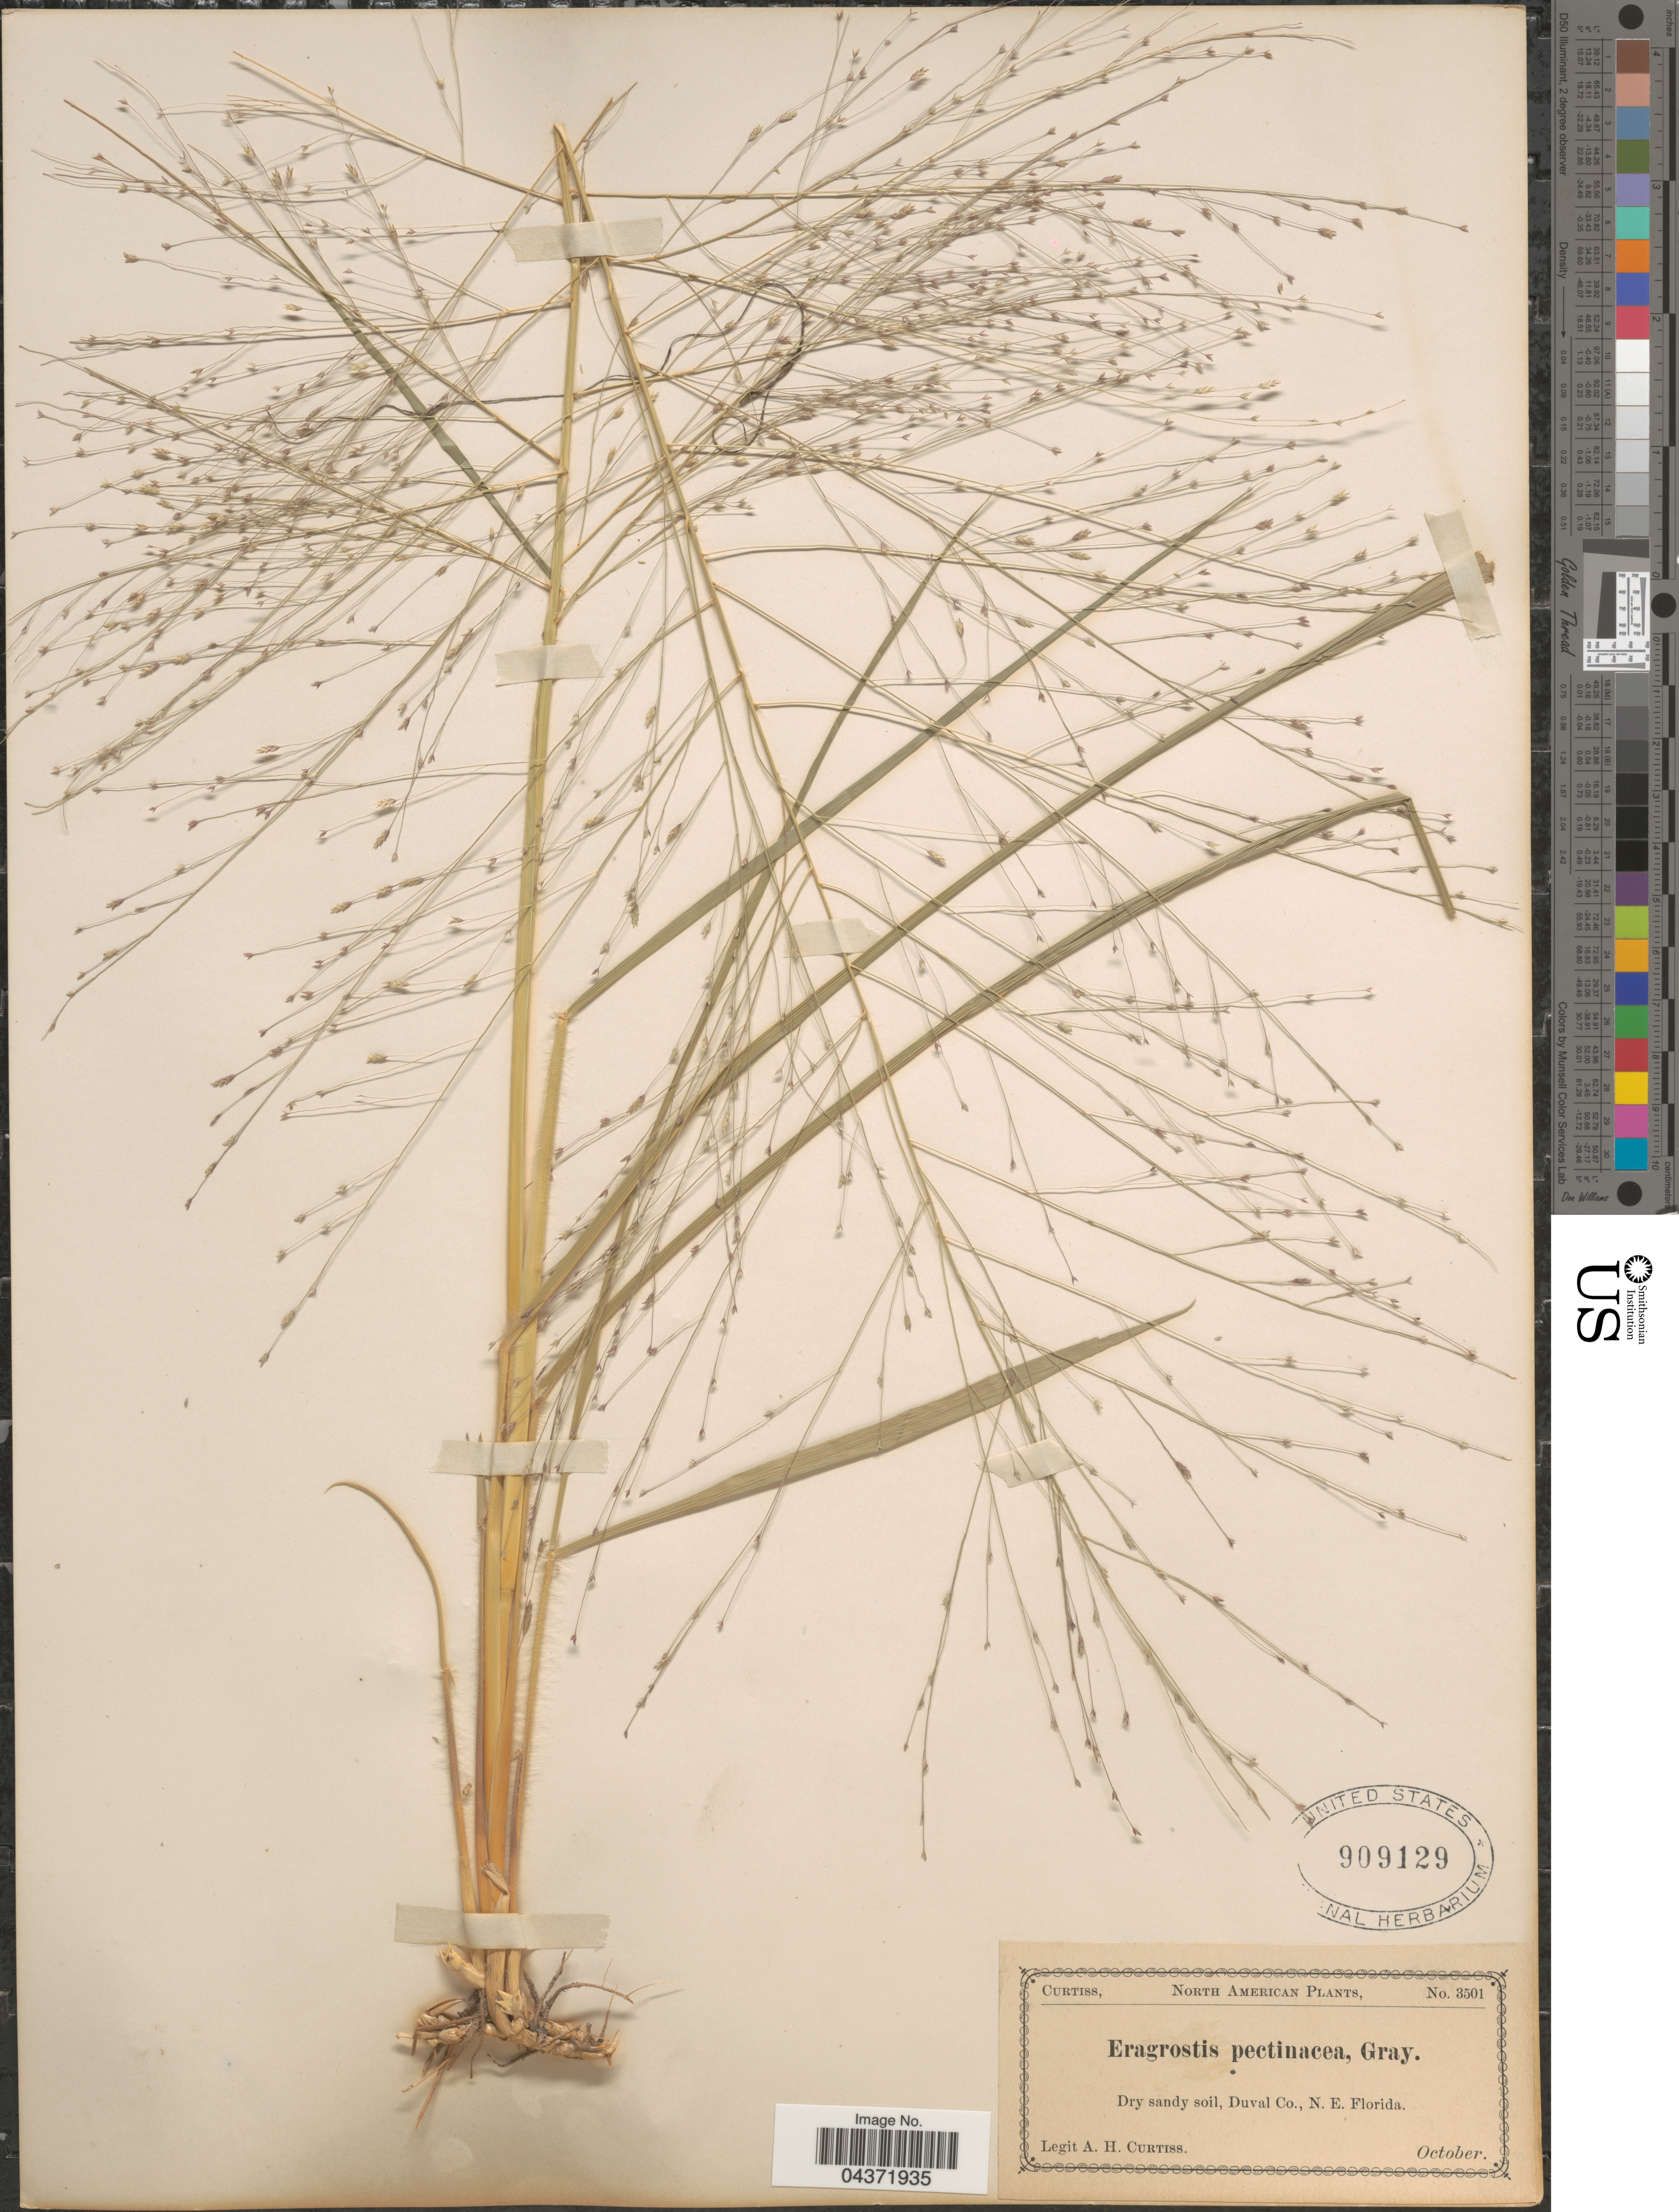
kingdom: Plantae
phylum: Tracheophyta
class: Liliopsida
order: Poales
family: Poaceae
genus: Eragrostis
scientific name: Eragrostis spectabilis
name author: (Pursh) Steud.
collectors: A. H. Curtiss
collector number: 3501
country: United States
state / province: Florida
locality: Duval Co., N. E. Florida.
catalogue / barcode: US 909129